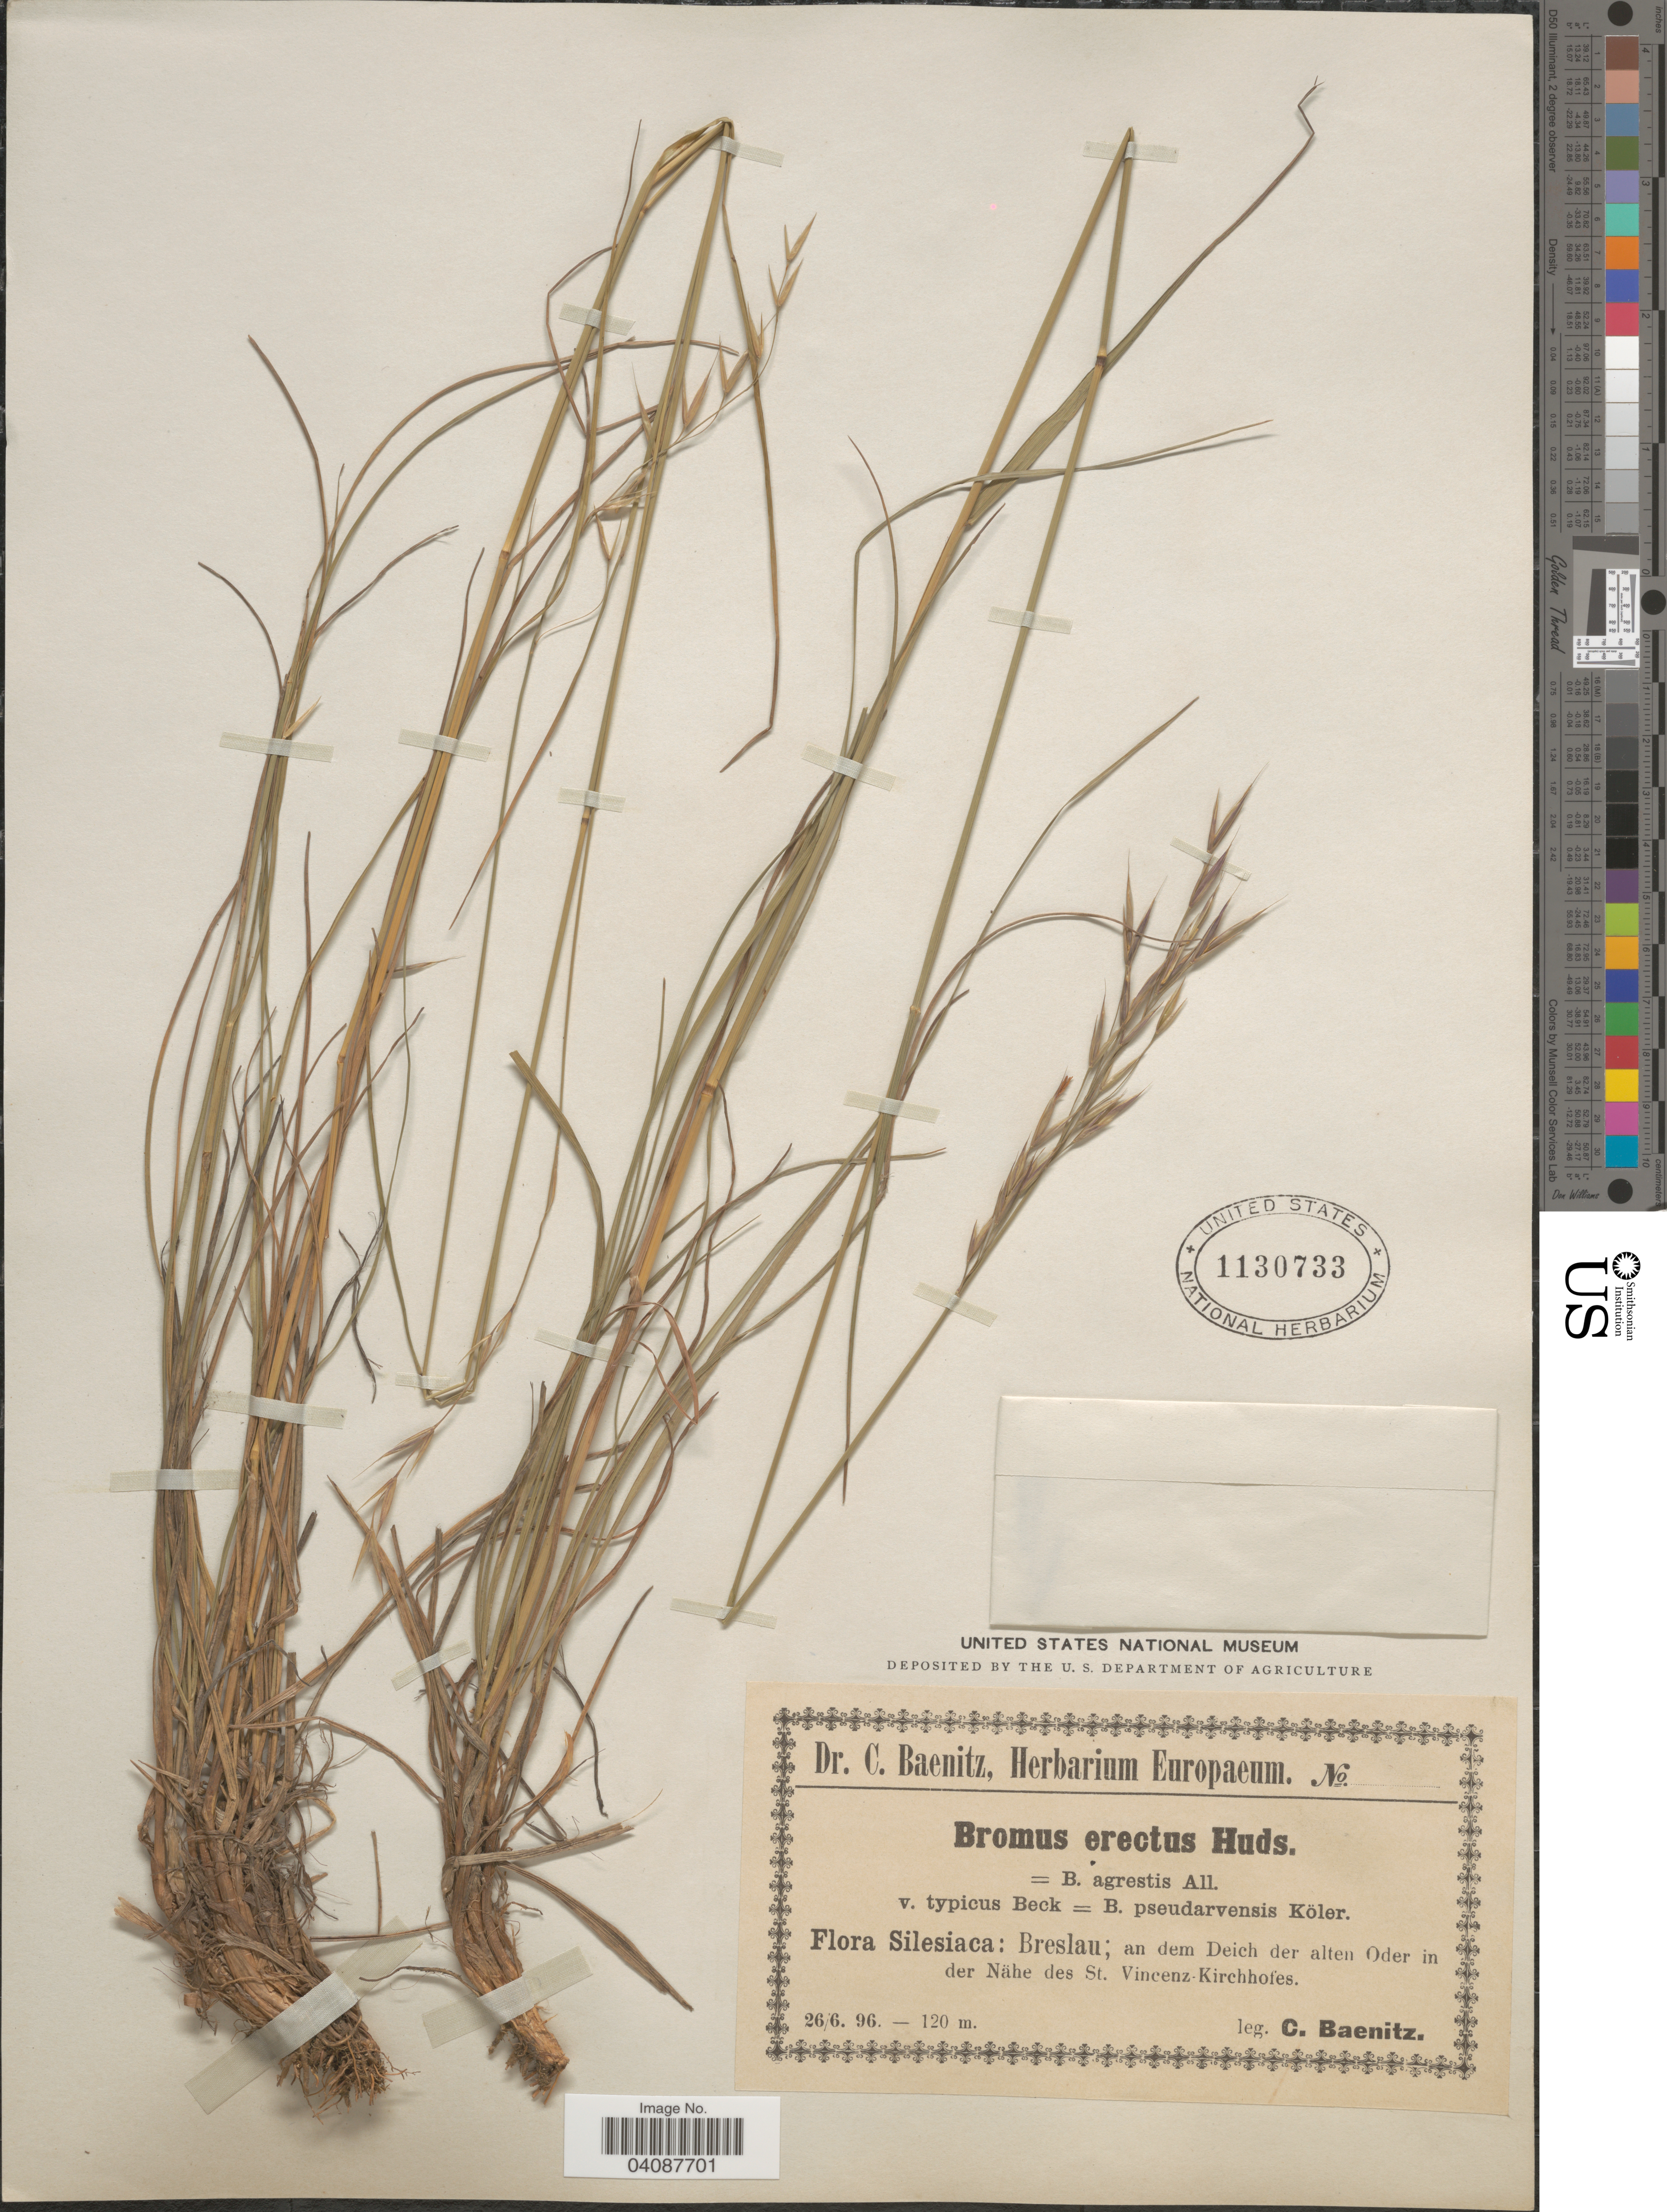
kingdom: Plantae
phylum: Tracheophyta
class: Liliopsida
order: Poales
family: Poaceae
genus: Bromus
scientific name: Bromus erectus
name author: Huds.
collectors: C. G. Baenitz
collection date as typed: Transcribed d/m/y: 26/6/96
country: Poland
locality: Silesiaca: Breslau; an dem Deich der alten Oder in der Nähe des St. Vincenz-Kirchhofes.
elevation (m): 120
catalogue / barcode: US 1130733